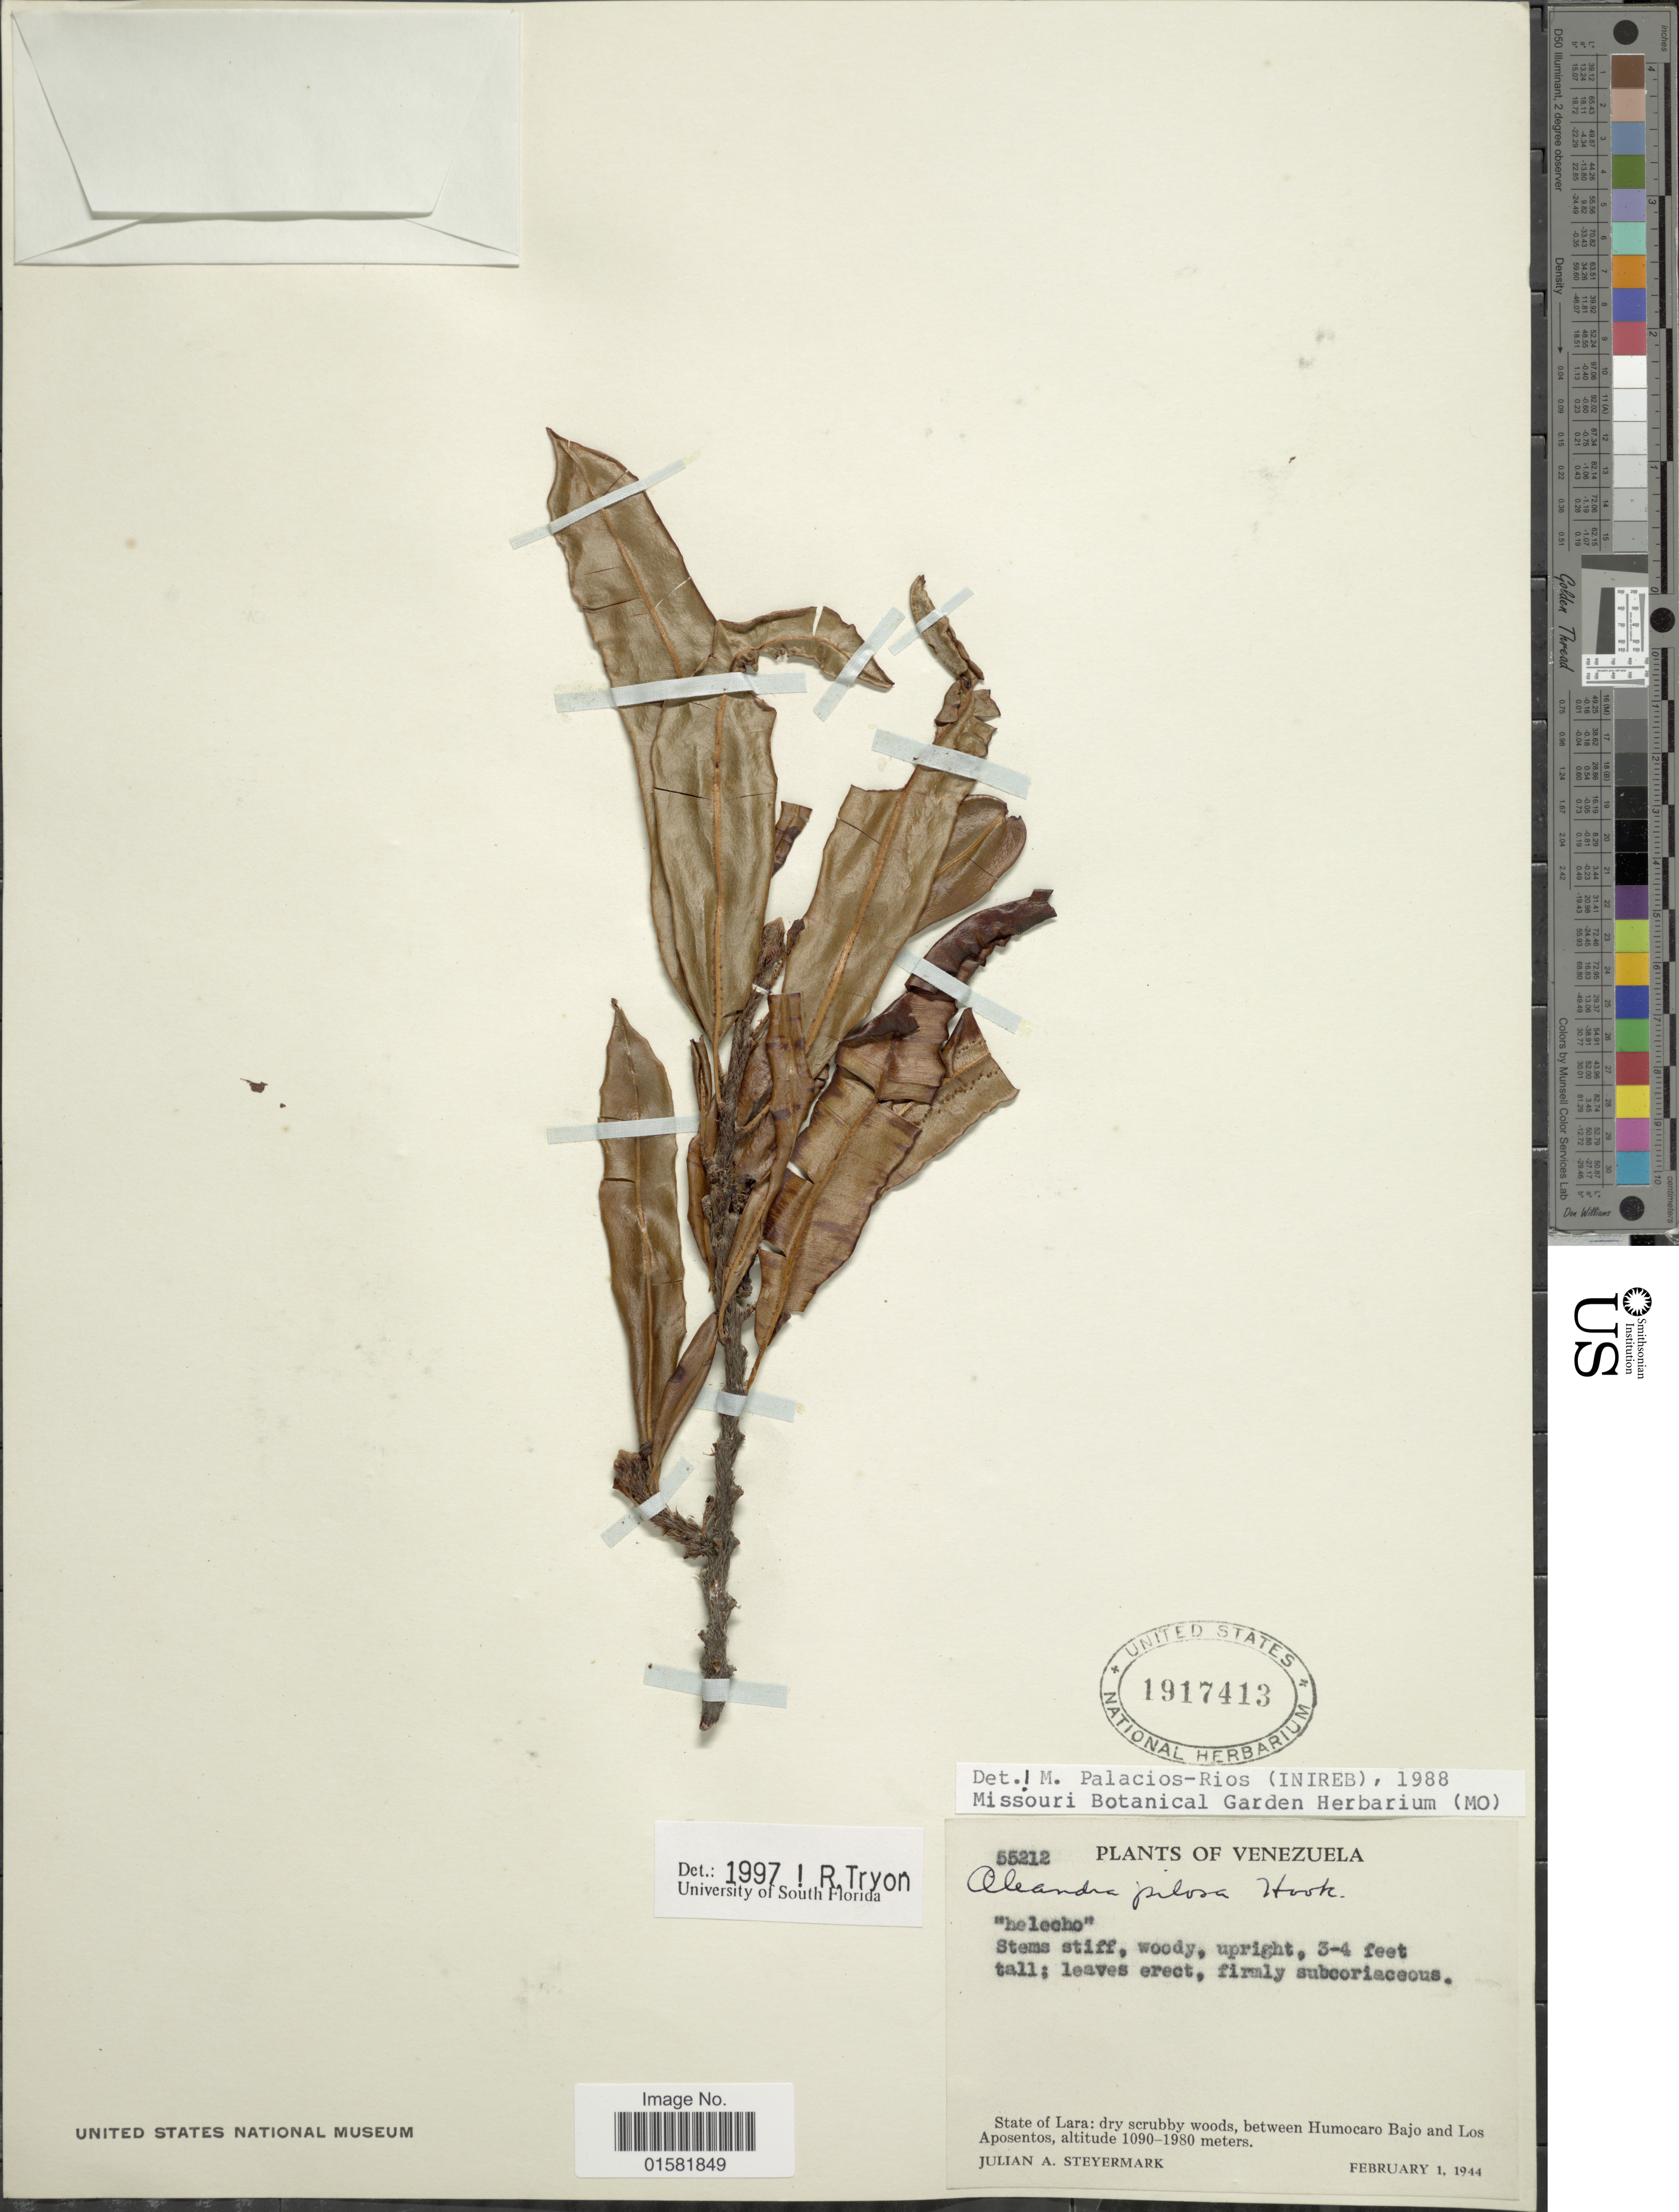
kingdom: Plantae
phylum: Tracheophyta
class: Polypodiopsida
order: Polypodiales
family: Oleandraceae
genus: Oleandra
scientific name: Oleandra pilosa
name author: Hook.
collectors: J. Steyermark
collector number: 55212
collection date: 1944-02-01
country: Venezuela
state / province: Lara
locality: Venezuela, between Humocaro Bajo and Los Aposentos.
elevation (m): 1090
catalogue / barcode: US 1917413